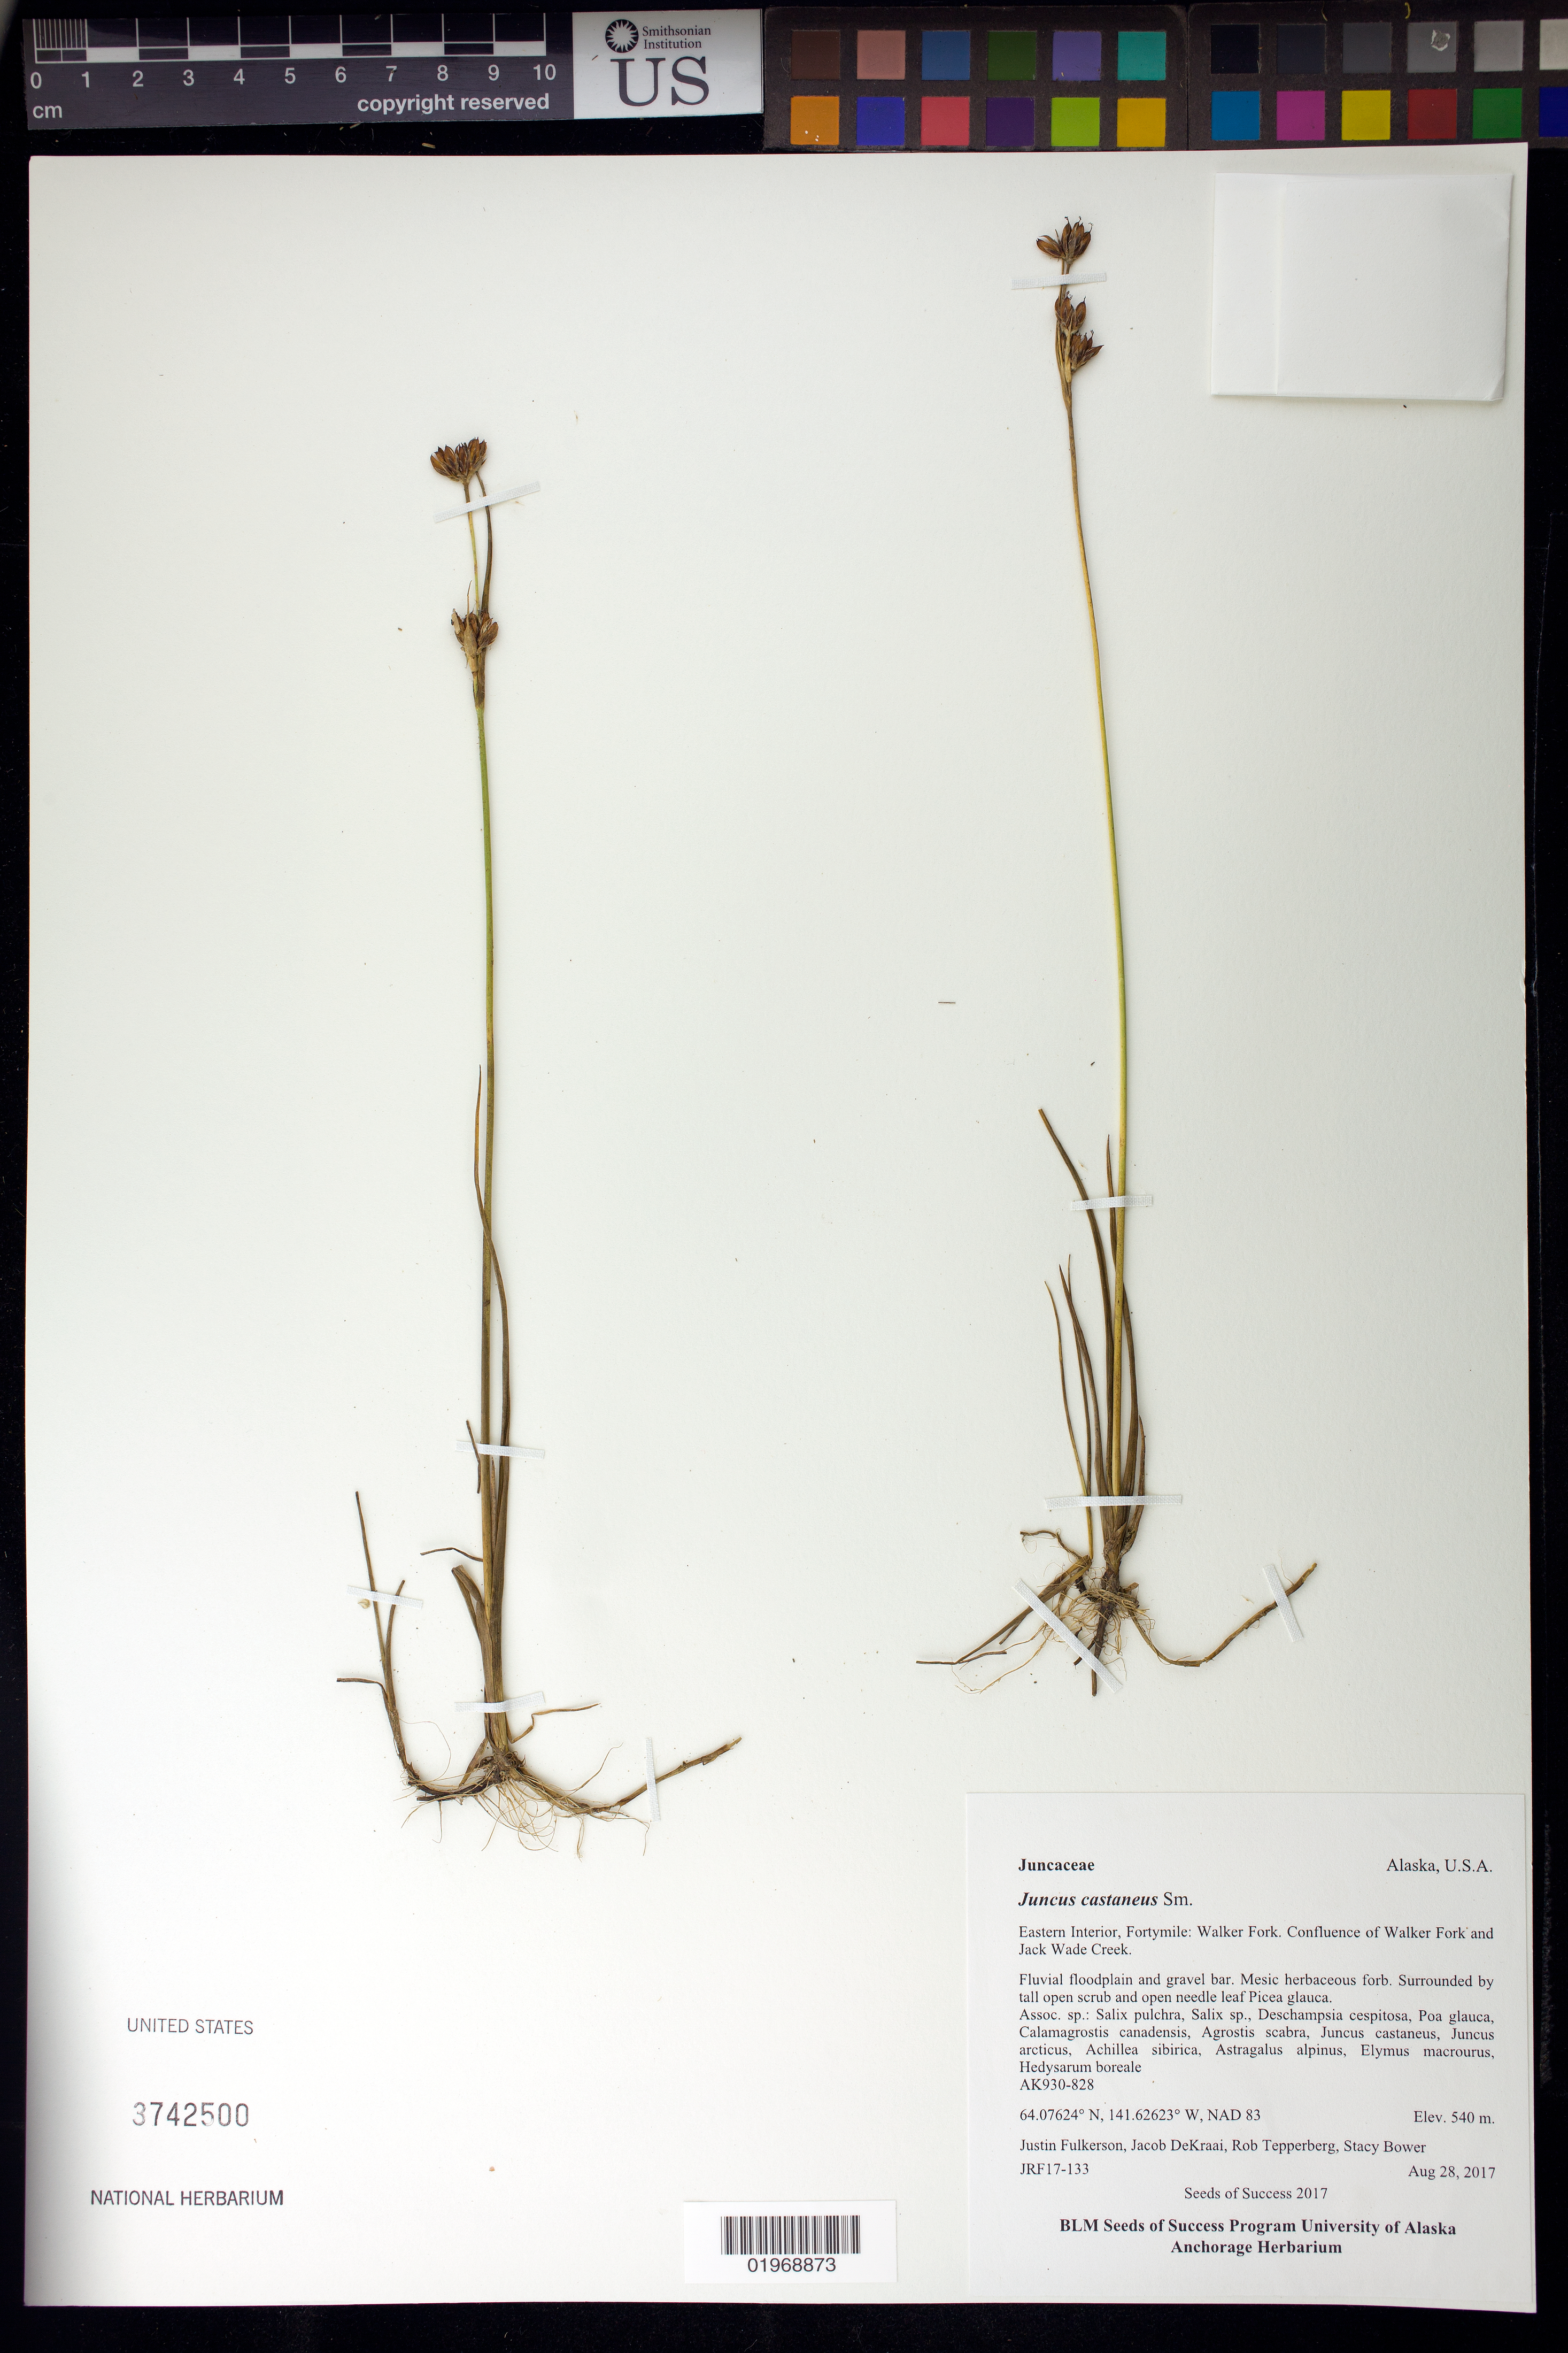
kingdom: Plantae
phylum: Tracheophyta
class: Liliopsida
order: Poales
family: Juncaceae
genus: Juncus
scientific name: Juncus castaneus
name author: Sm.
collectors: J. Fulkerson, J. DeKraai, R. Tepperberg & S. Bower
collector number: JRF17-133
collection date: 2017-08-28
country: United States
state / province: Alaska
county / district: Southeast Fairbanks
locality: Eastern Interior, Fortymile, Walker Fork. Confluence of Walker Fork and Jack Wade Creek.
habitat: Fluvial floodplain and gravel bar.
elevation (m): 540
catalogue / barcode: US 3742500